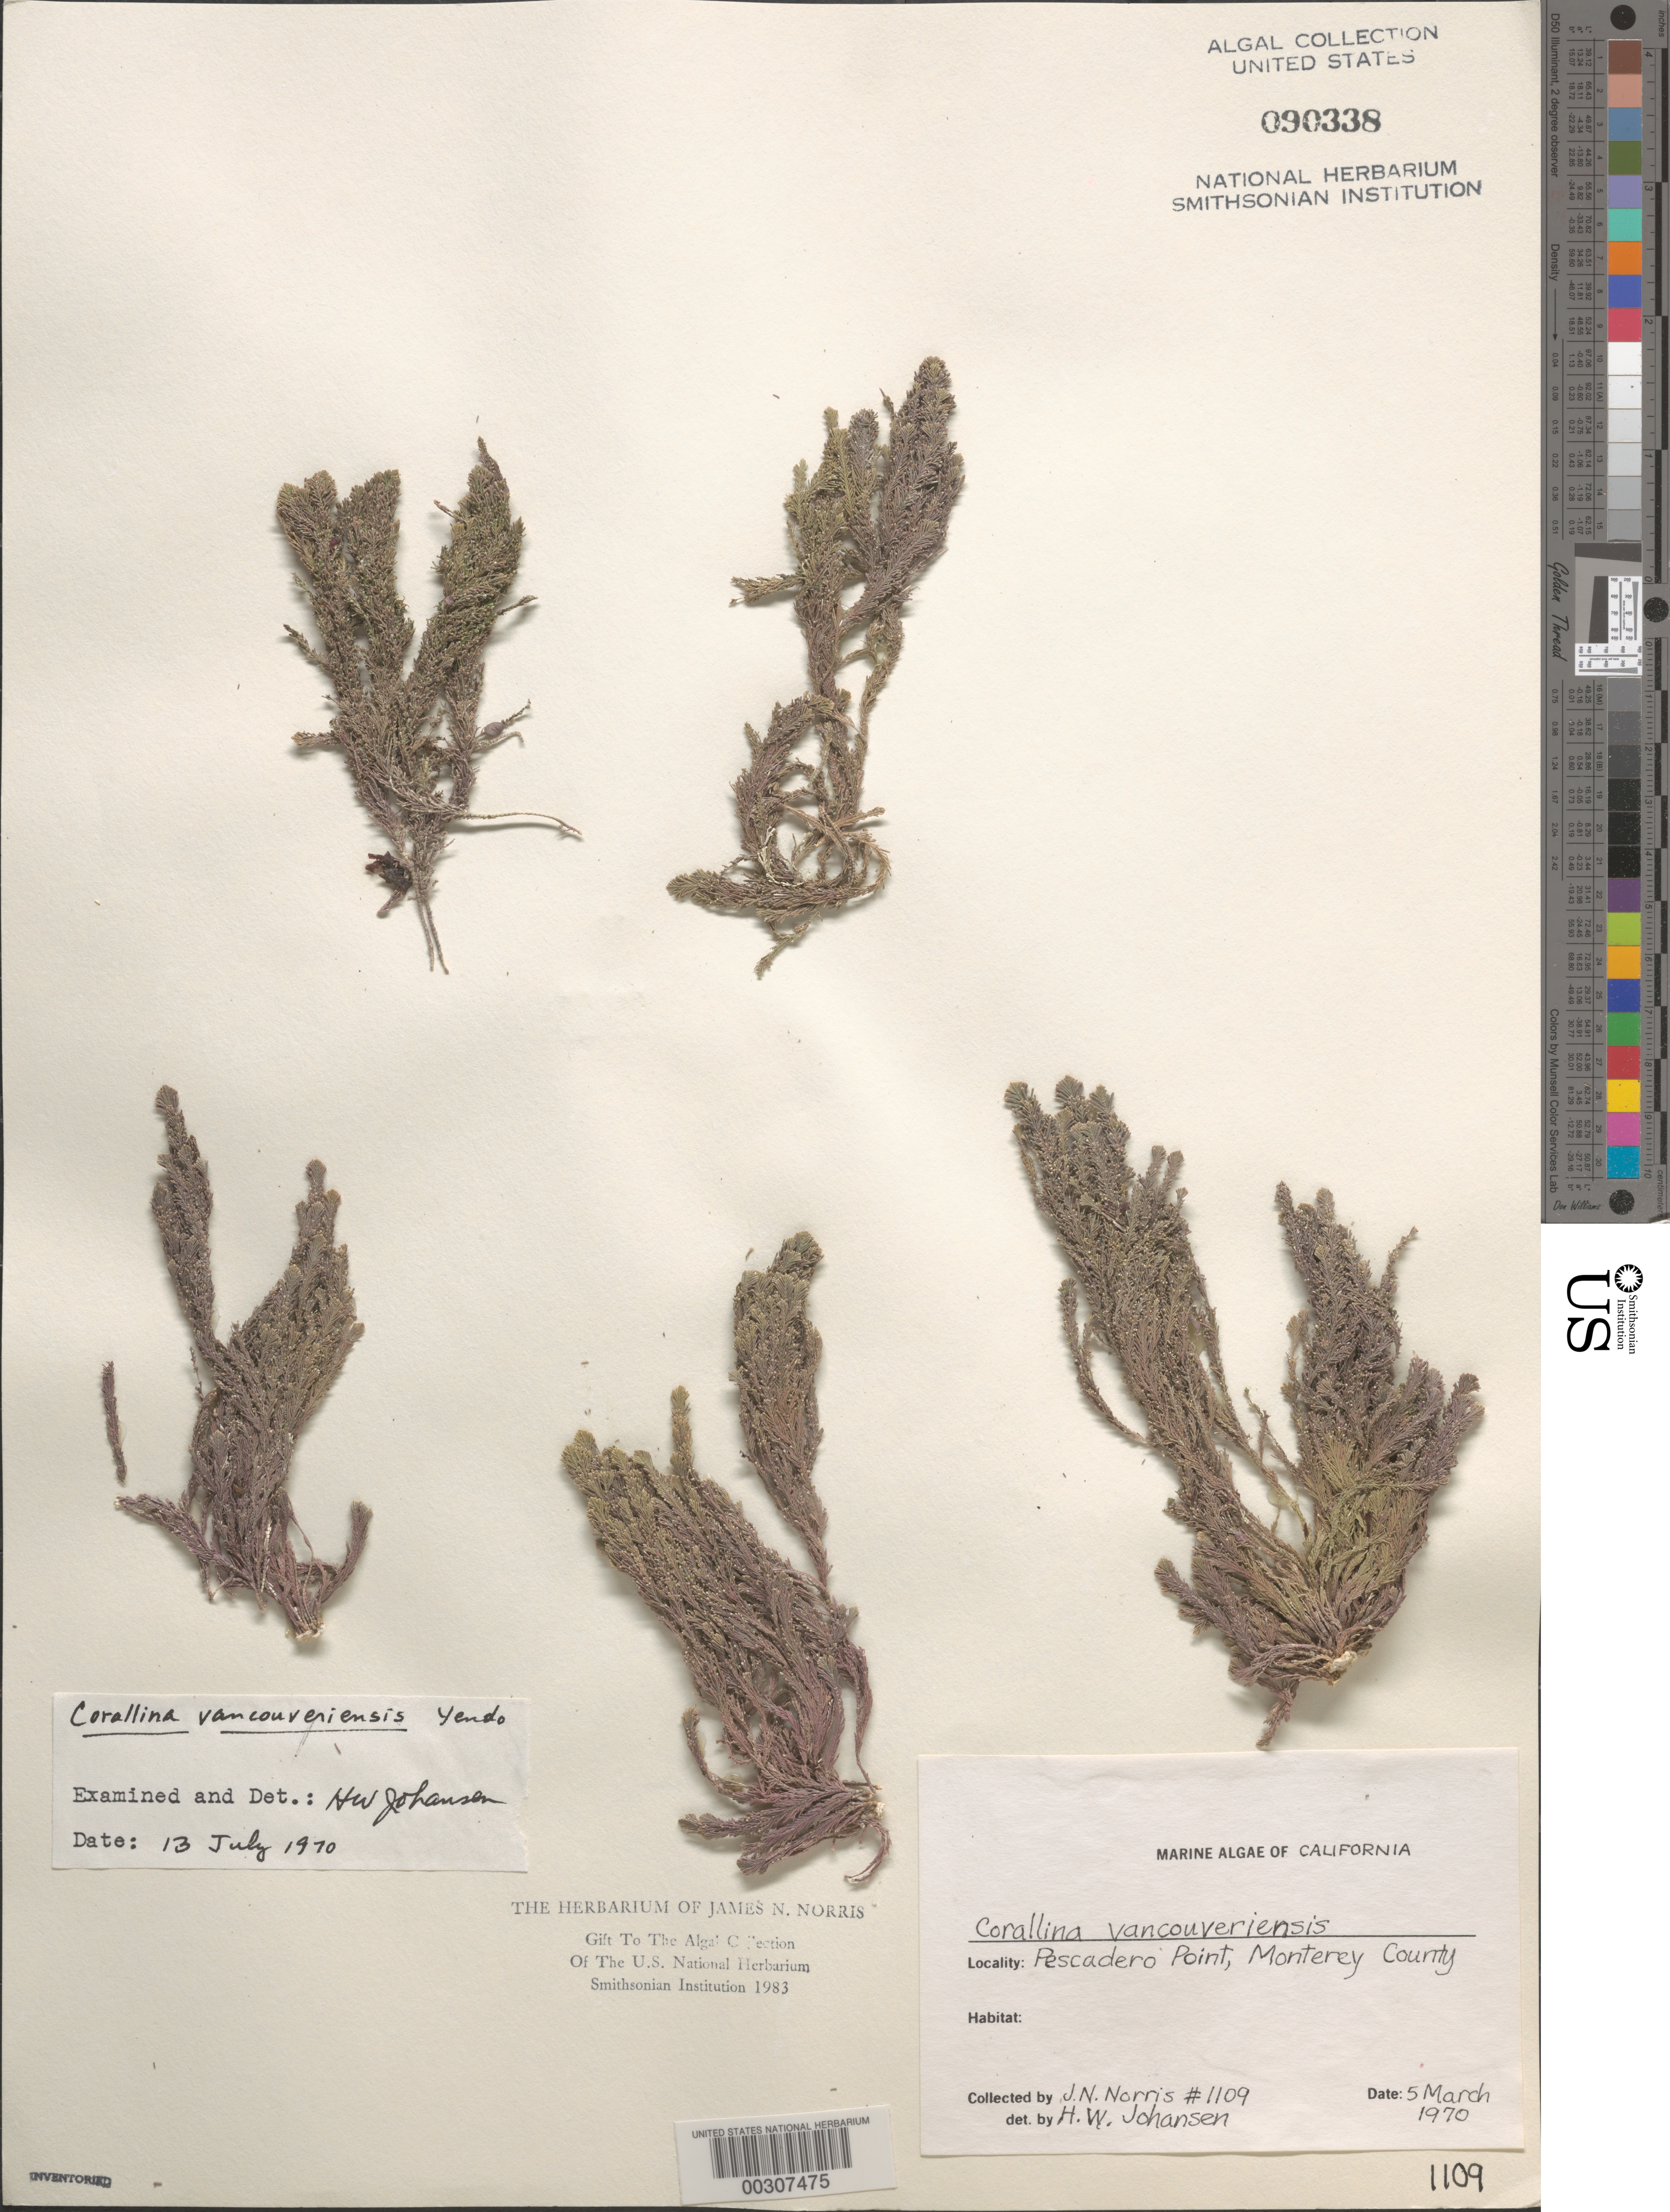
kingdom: Plantae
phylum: Rhodophyta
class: Florideophyceae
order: Corallinales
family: Corallinaceae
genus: Corallina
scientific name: Corallina vancouveriensis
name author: Yendo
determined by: Johansen, H. W.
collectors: J. N. Norris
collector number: JN-1109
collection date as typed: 05 Mar 1970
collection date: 1970-03-05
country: United States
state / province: California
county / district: Monterey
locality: Pescadero Point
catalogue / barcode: US 90338